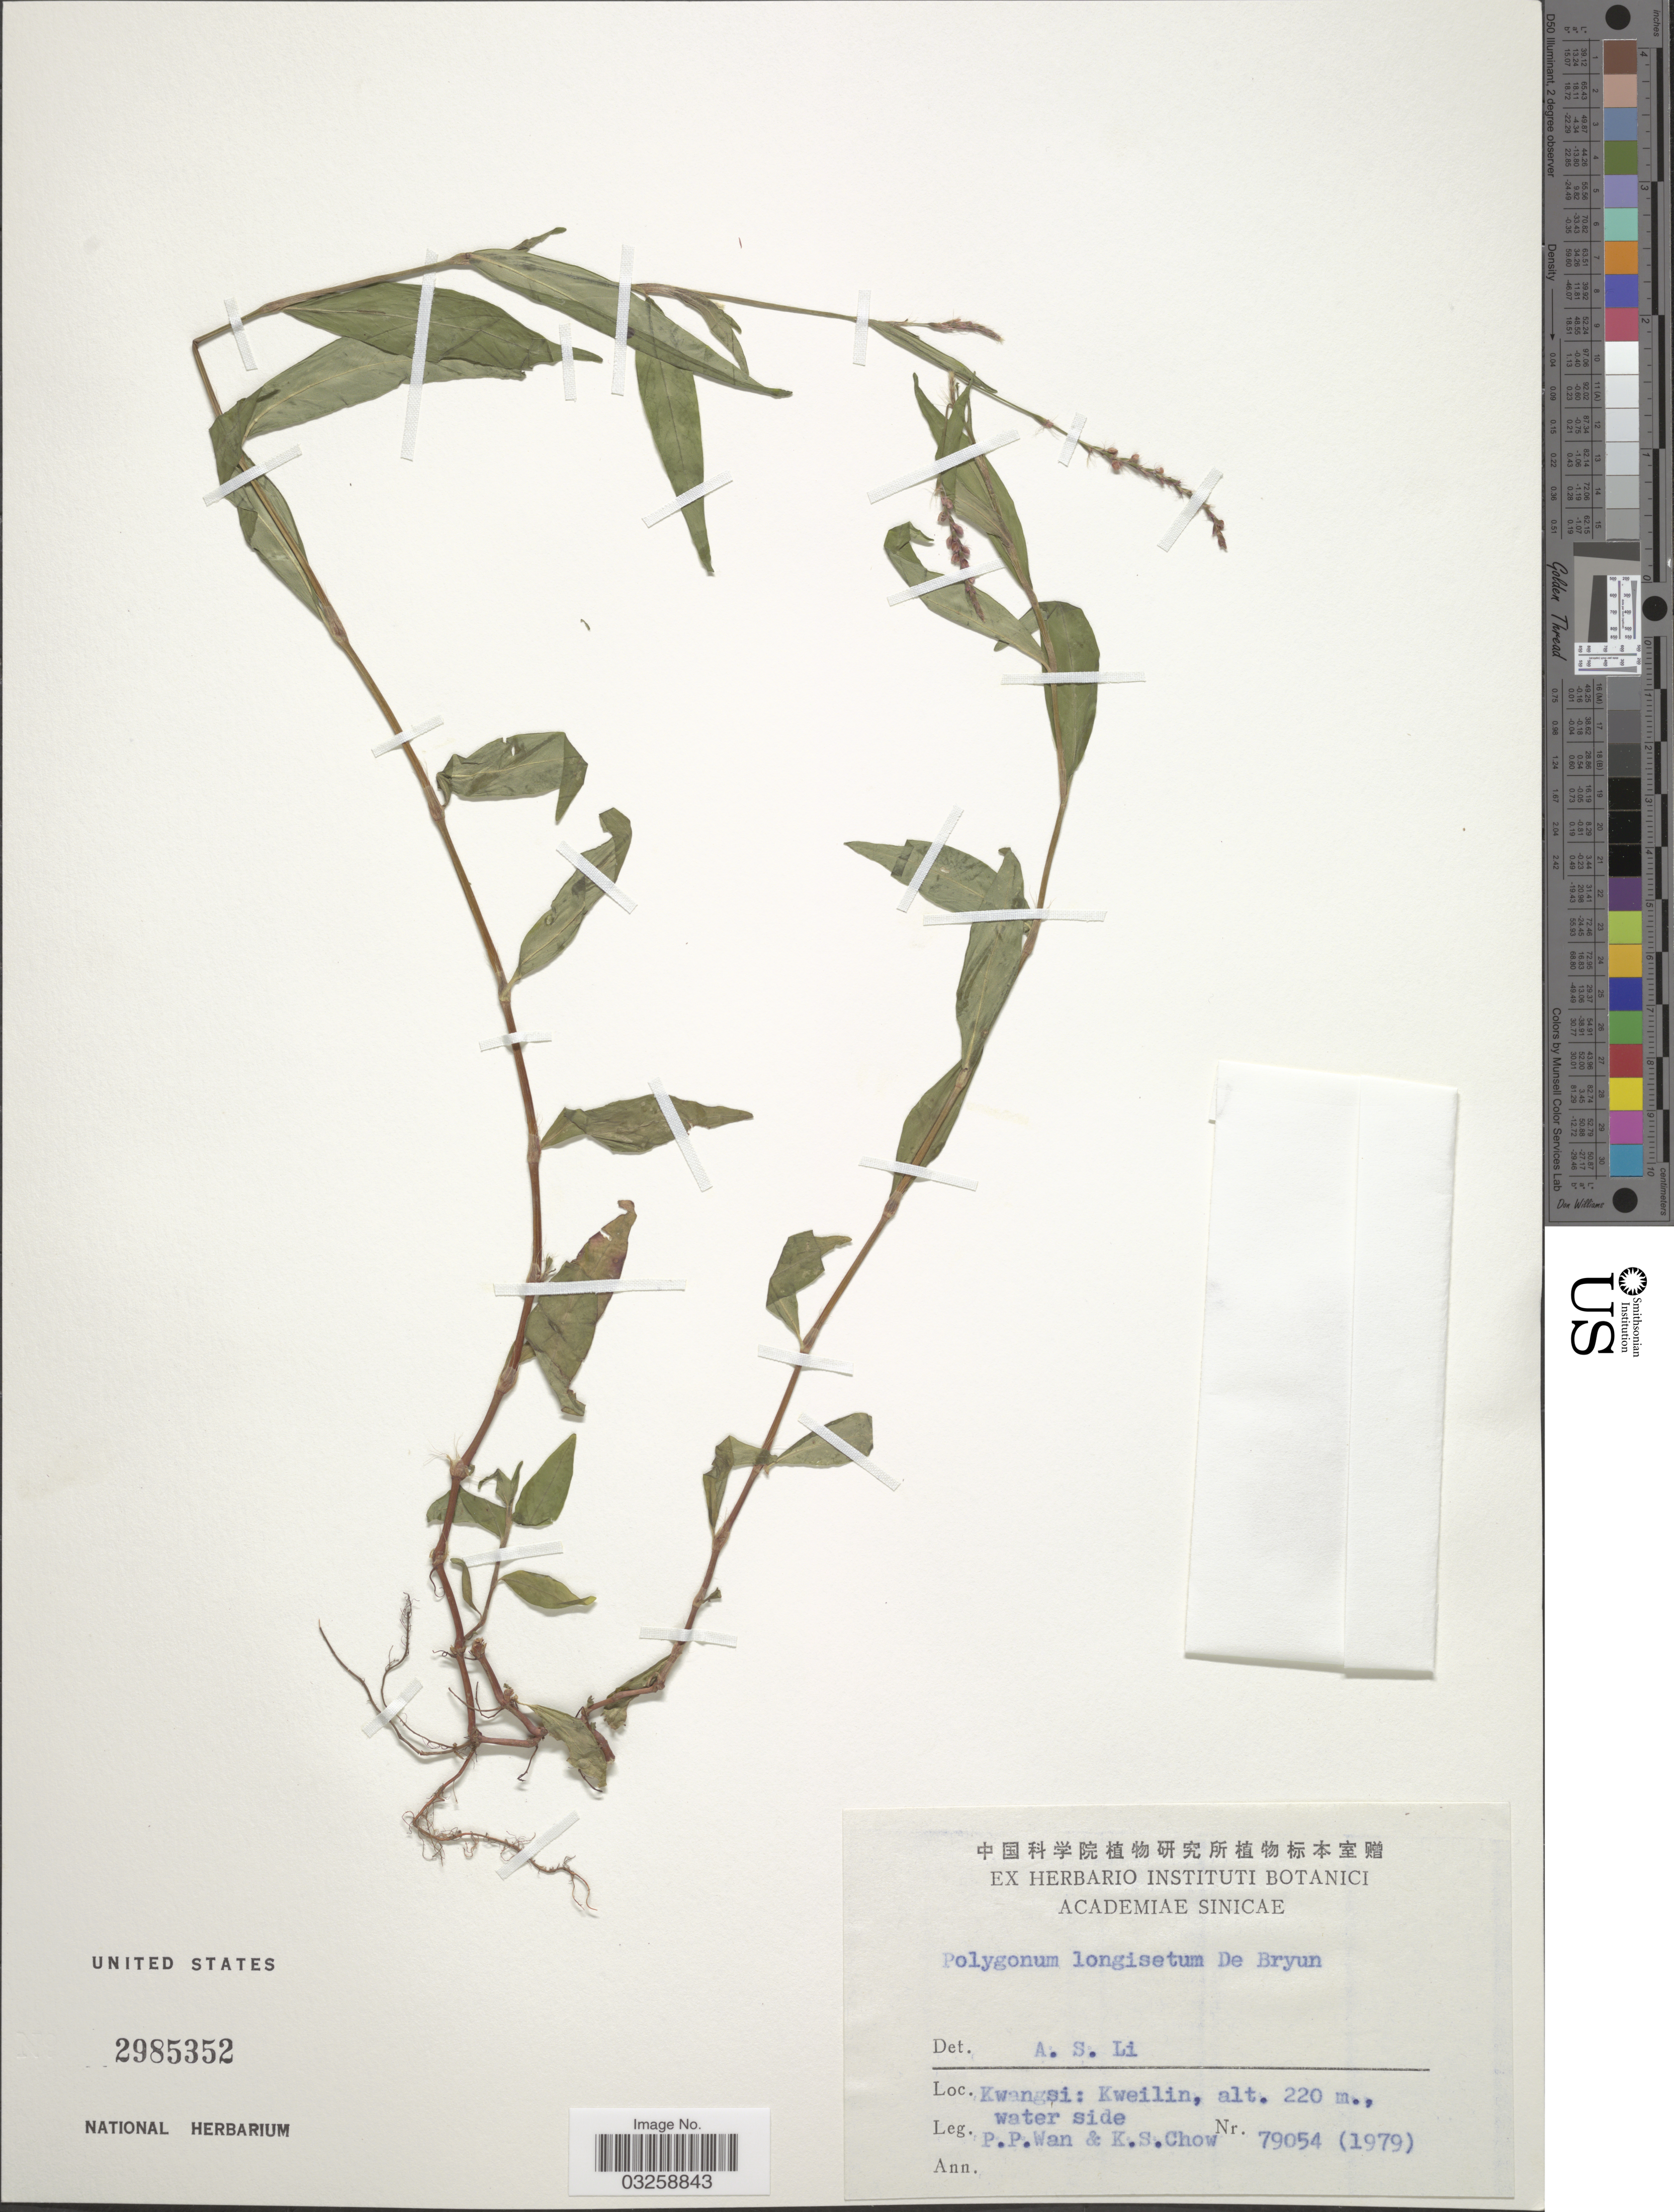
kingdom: Plantae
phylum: Tracheophyta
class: Magnoliopsida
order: Caryophyllales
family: Polygonaceae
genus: Polygonum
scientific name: Polygonum longisetum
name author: Bruijn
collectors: P. Wan & K. S. Chow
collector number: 79054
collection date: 1979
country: China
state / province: Guangxi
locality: Kwangsi: Kweilin.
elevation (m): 220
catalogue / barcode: US 2985352